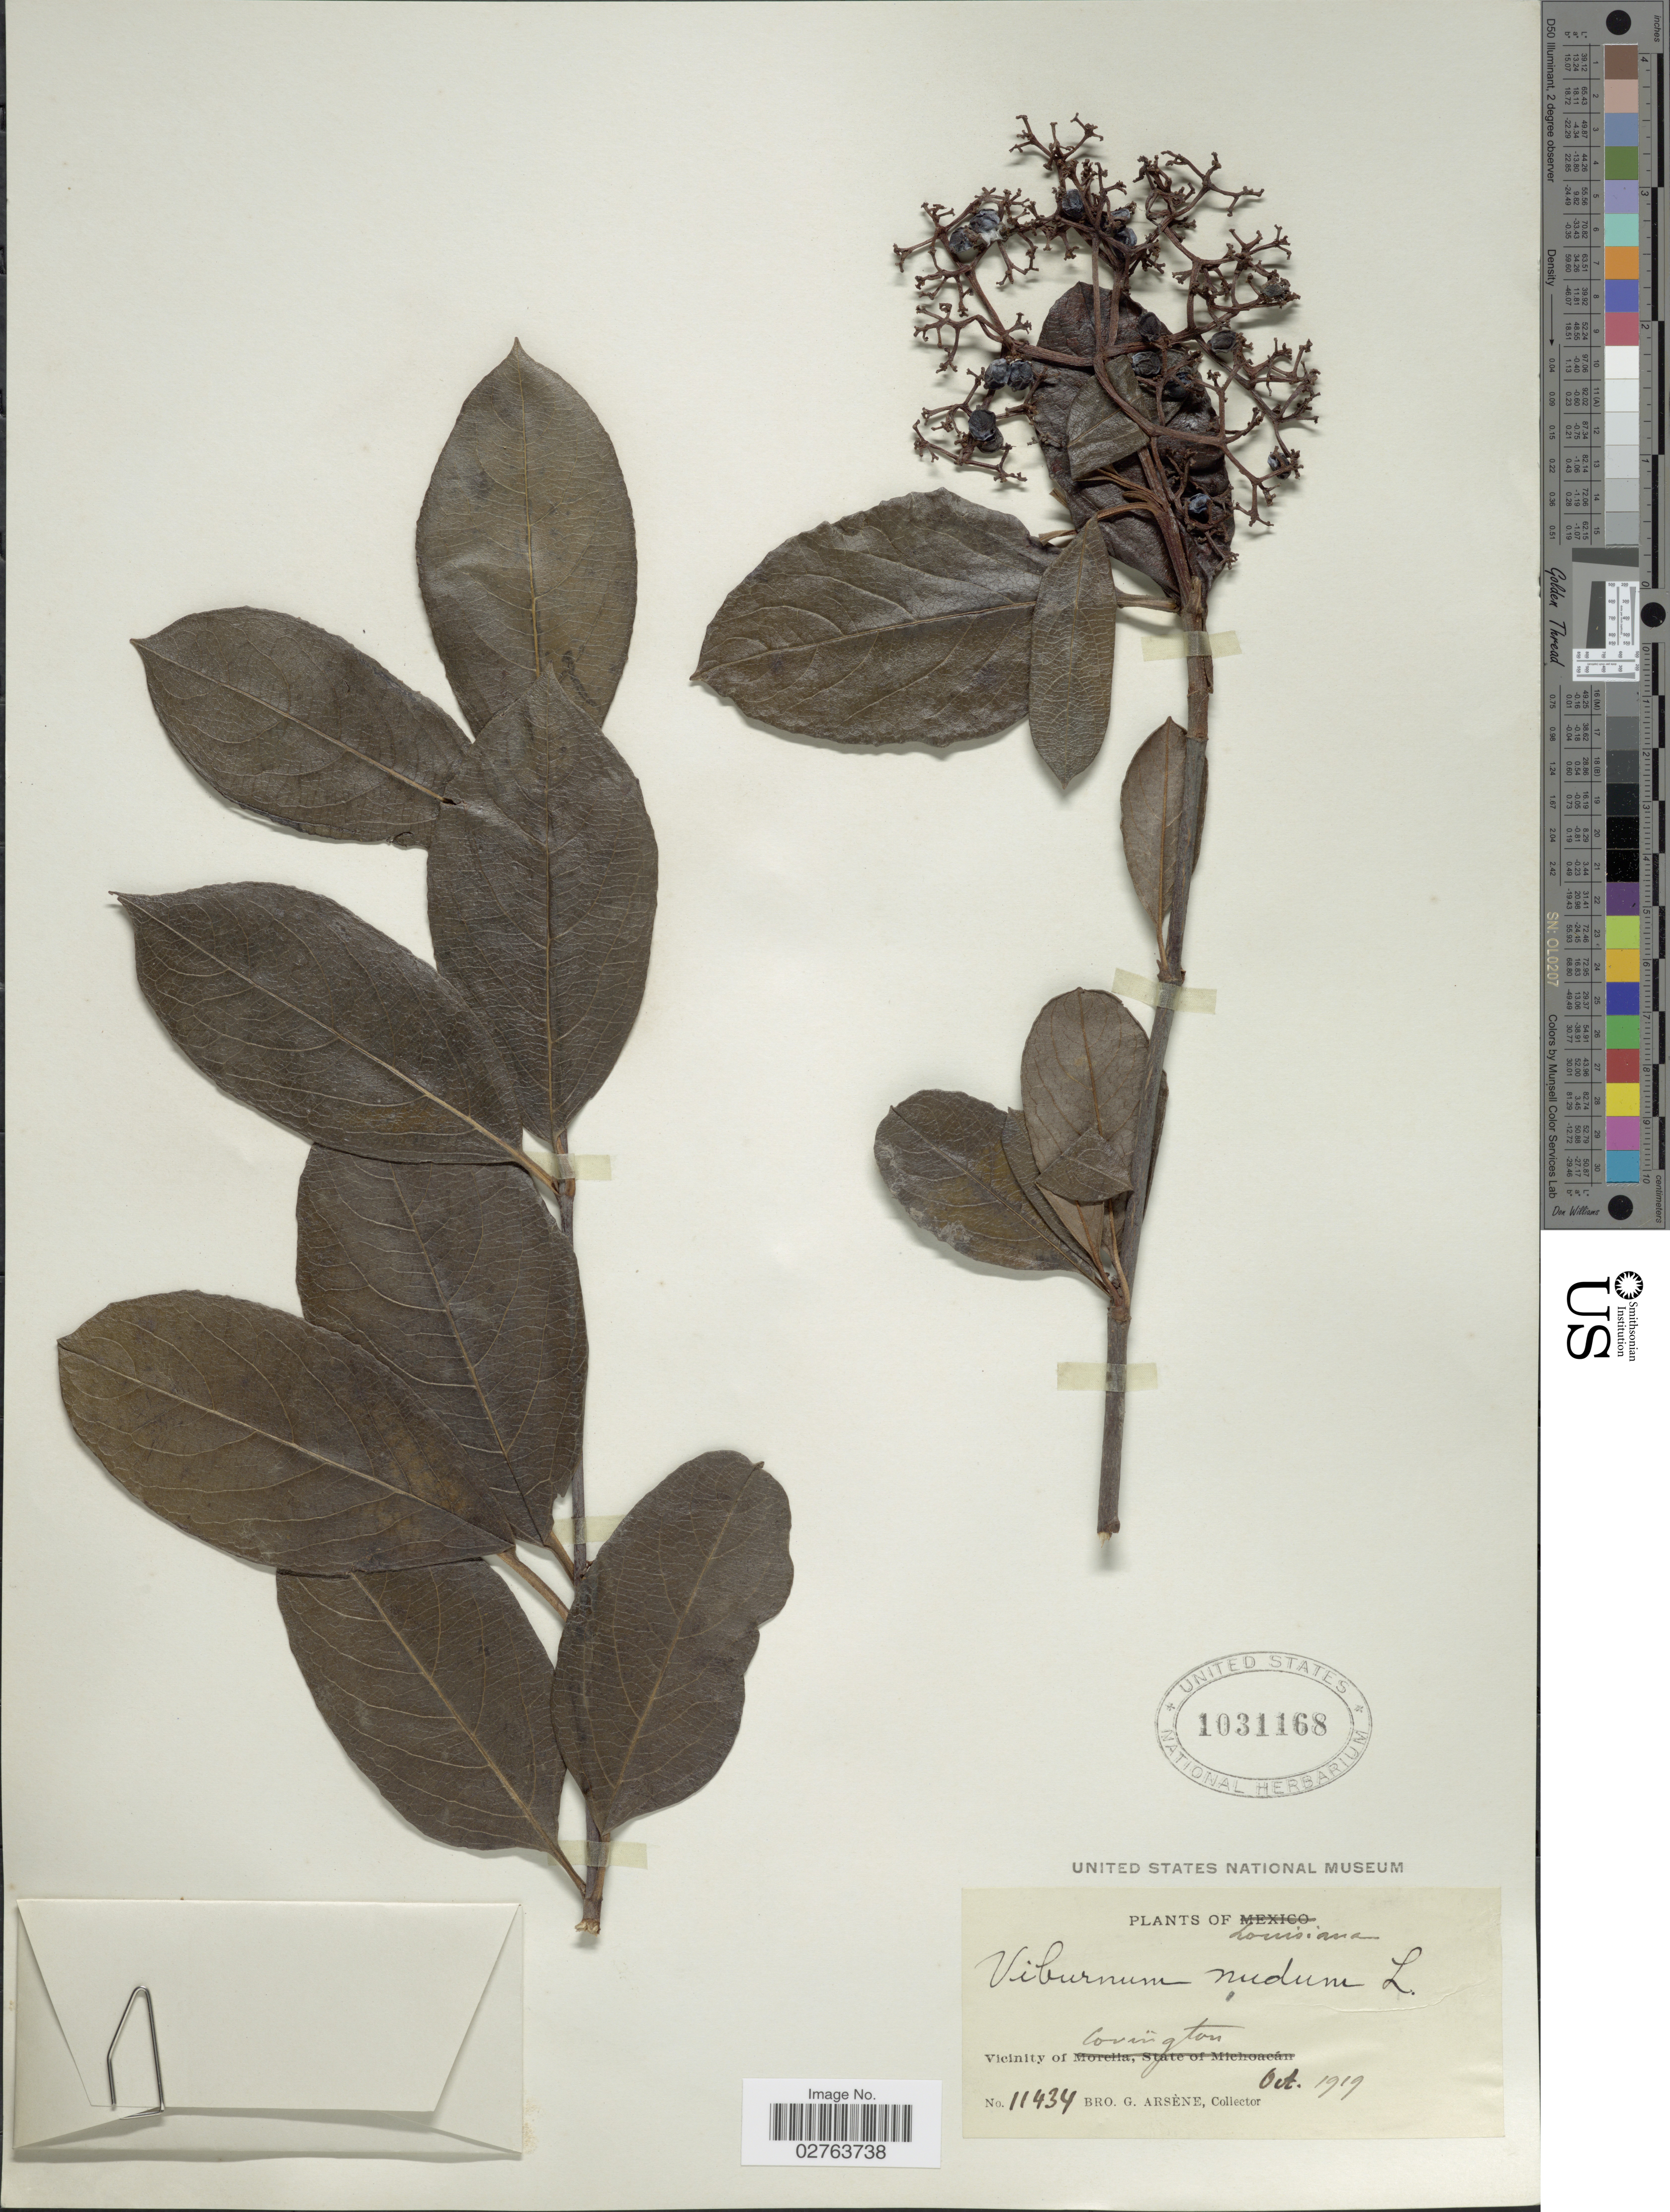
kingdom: Plantae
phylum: Tracheophyta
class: Magnoliopsida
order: Dipsacales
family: Viburnaceae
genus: Viburnum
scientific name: Viburnum nudum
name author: L.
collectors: Bro. G. Arsène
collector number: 11434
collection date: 1919-10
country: United States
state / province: Louisiana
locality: Vicinity of Covington.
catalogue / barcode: US 1031168